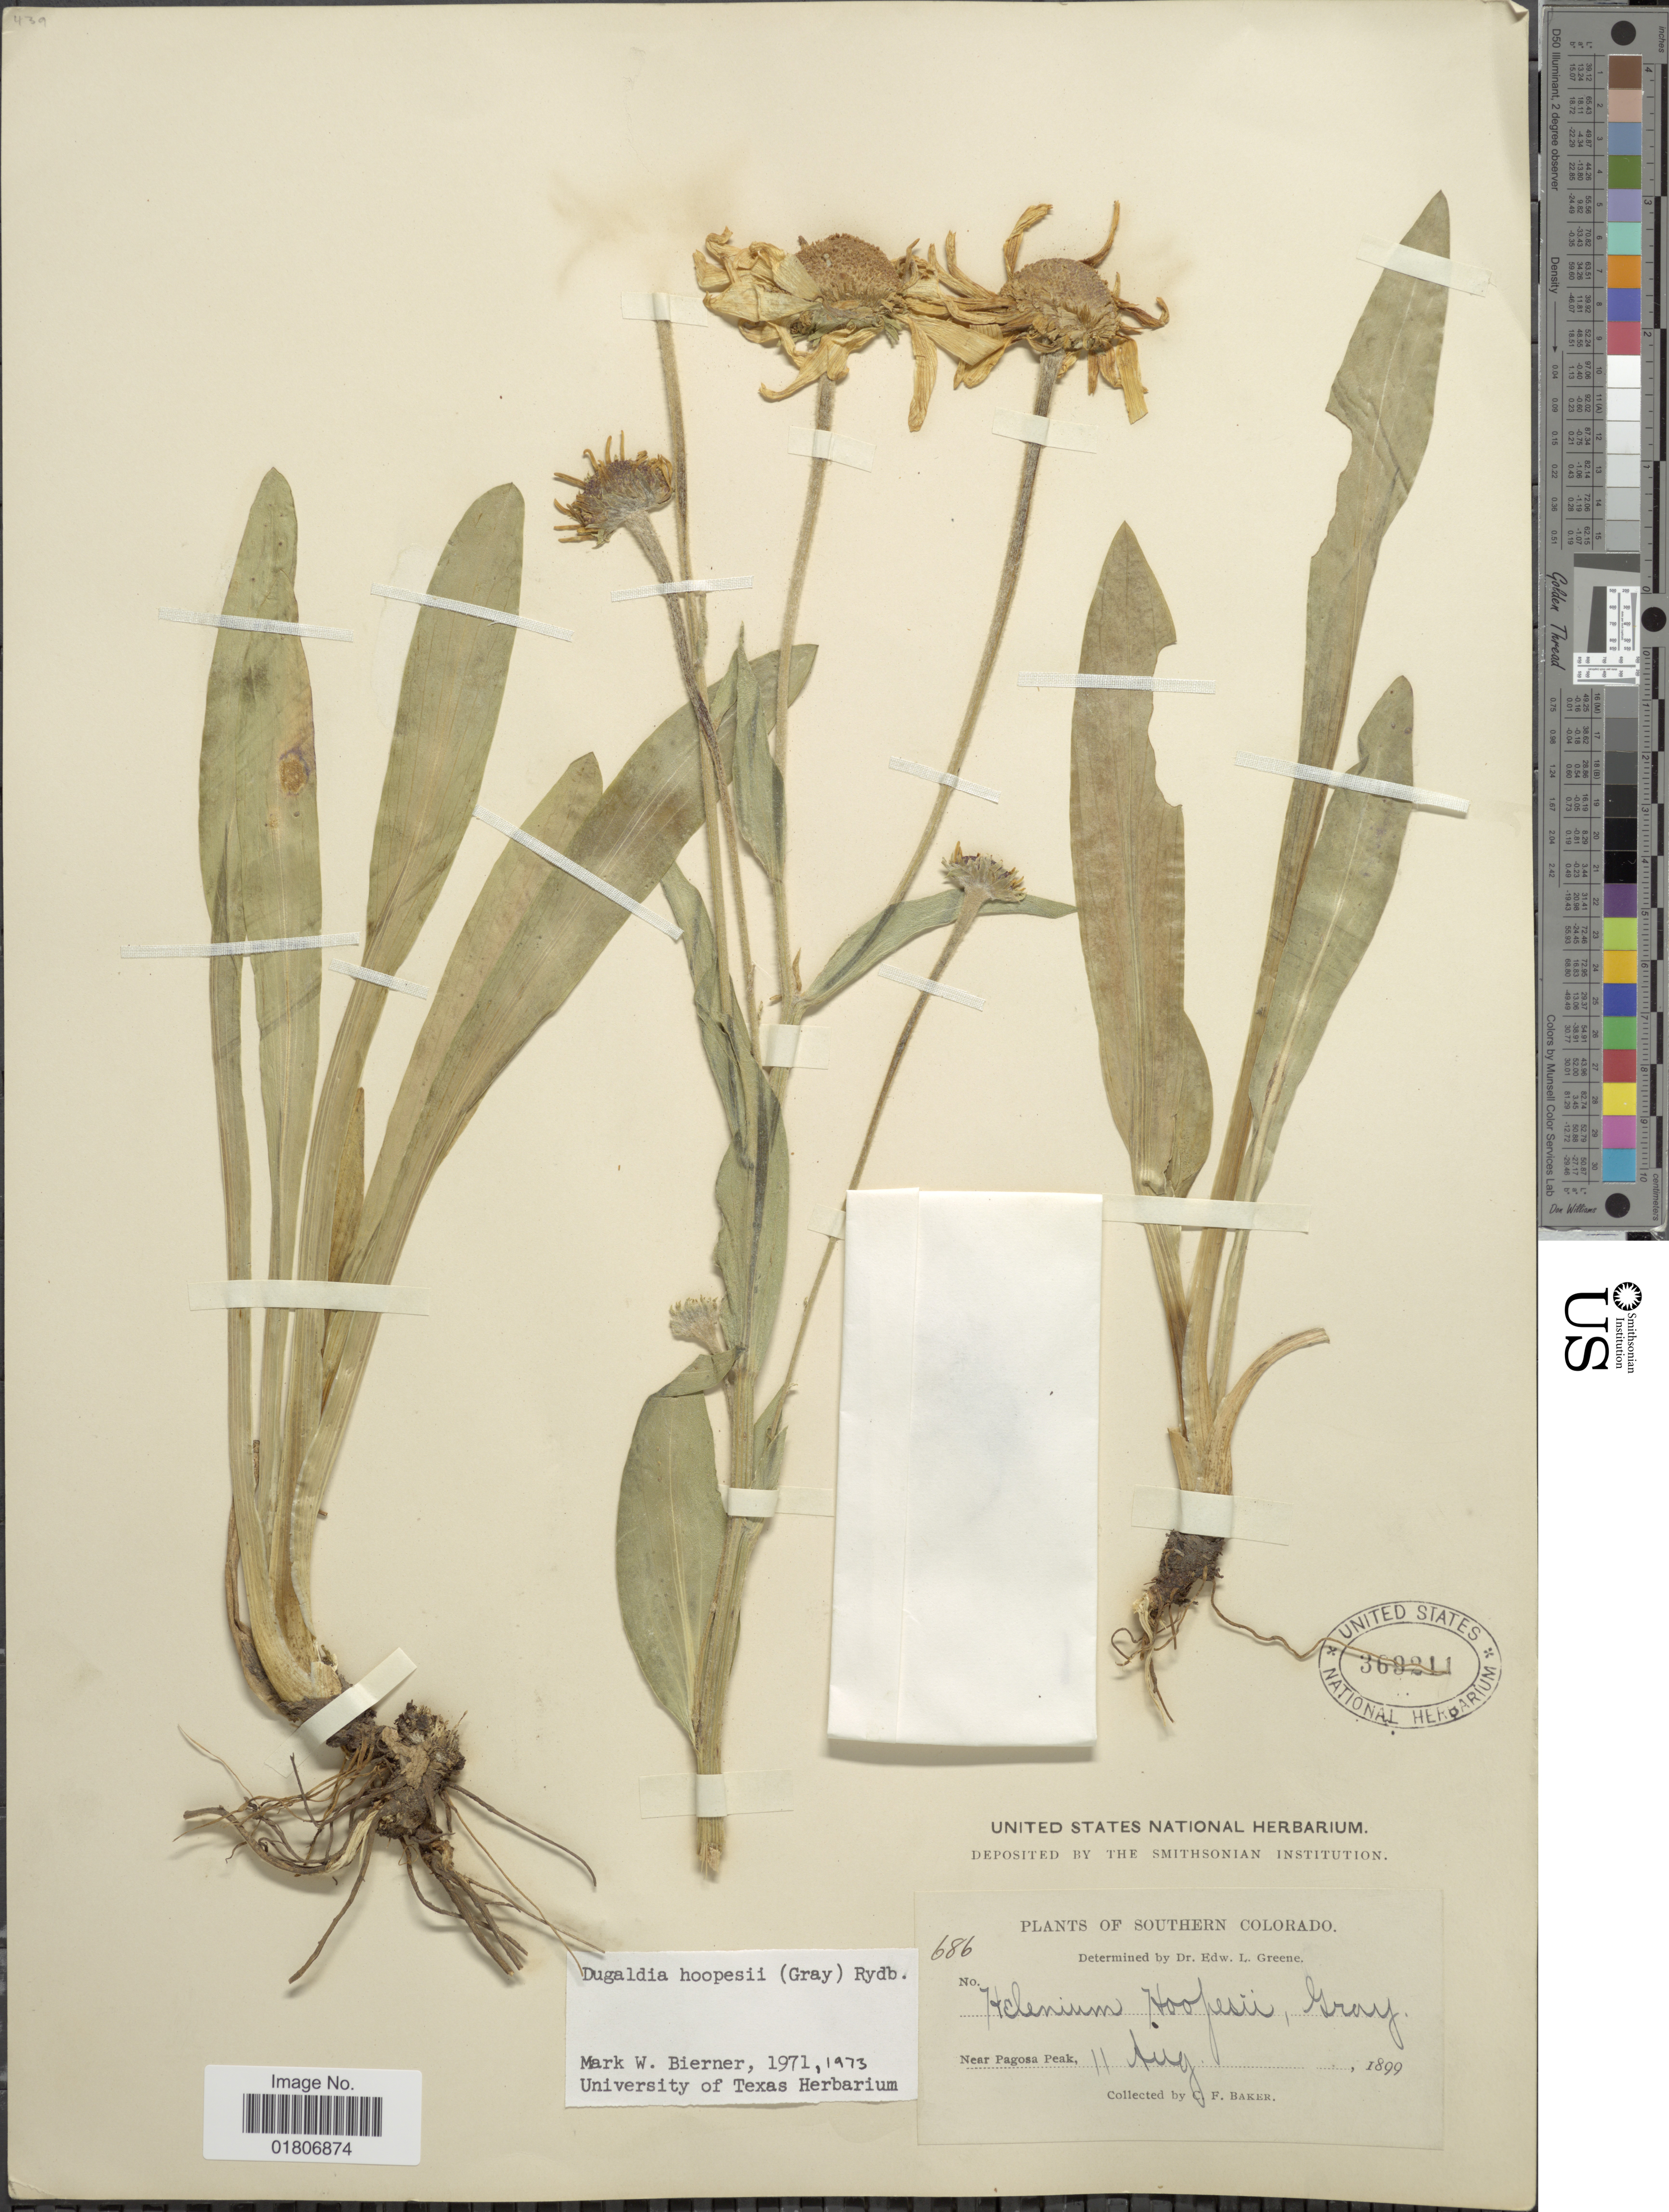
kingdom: Plantae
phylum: Tracheophyta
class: Magnoliopsida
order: Asterales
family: Asteraceae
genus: Dugaldia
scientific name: Dugaldia hoopesii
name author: (A. Gray) Rydb.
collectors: C. F. Baker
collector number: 686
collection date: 1899-08-11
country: United States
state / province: Colorado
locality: Southern Colorado. Near Pagosa Peak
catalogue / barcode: US 369211